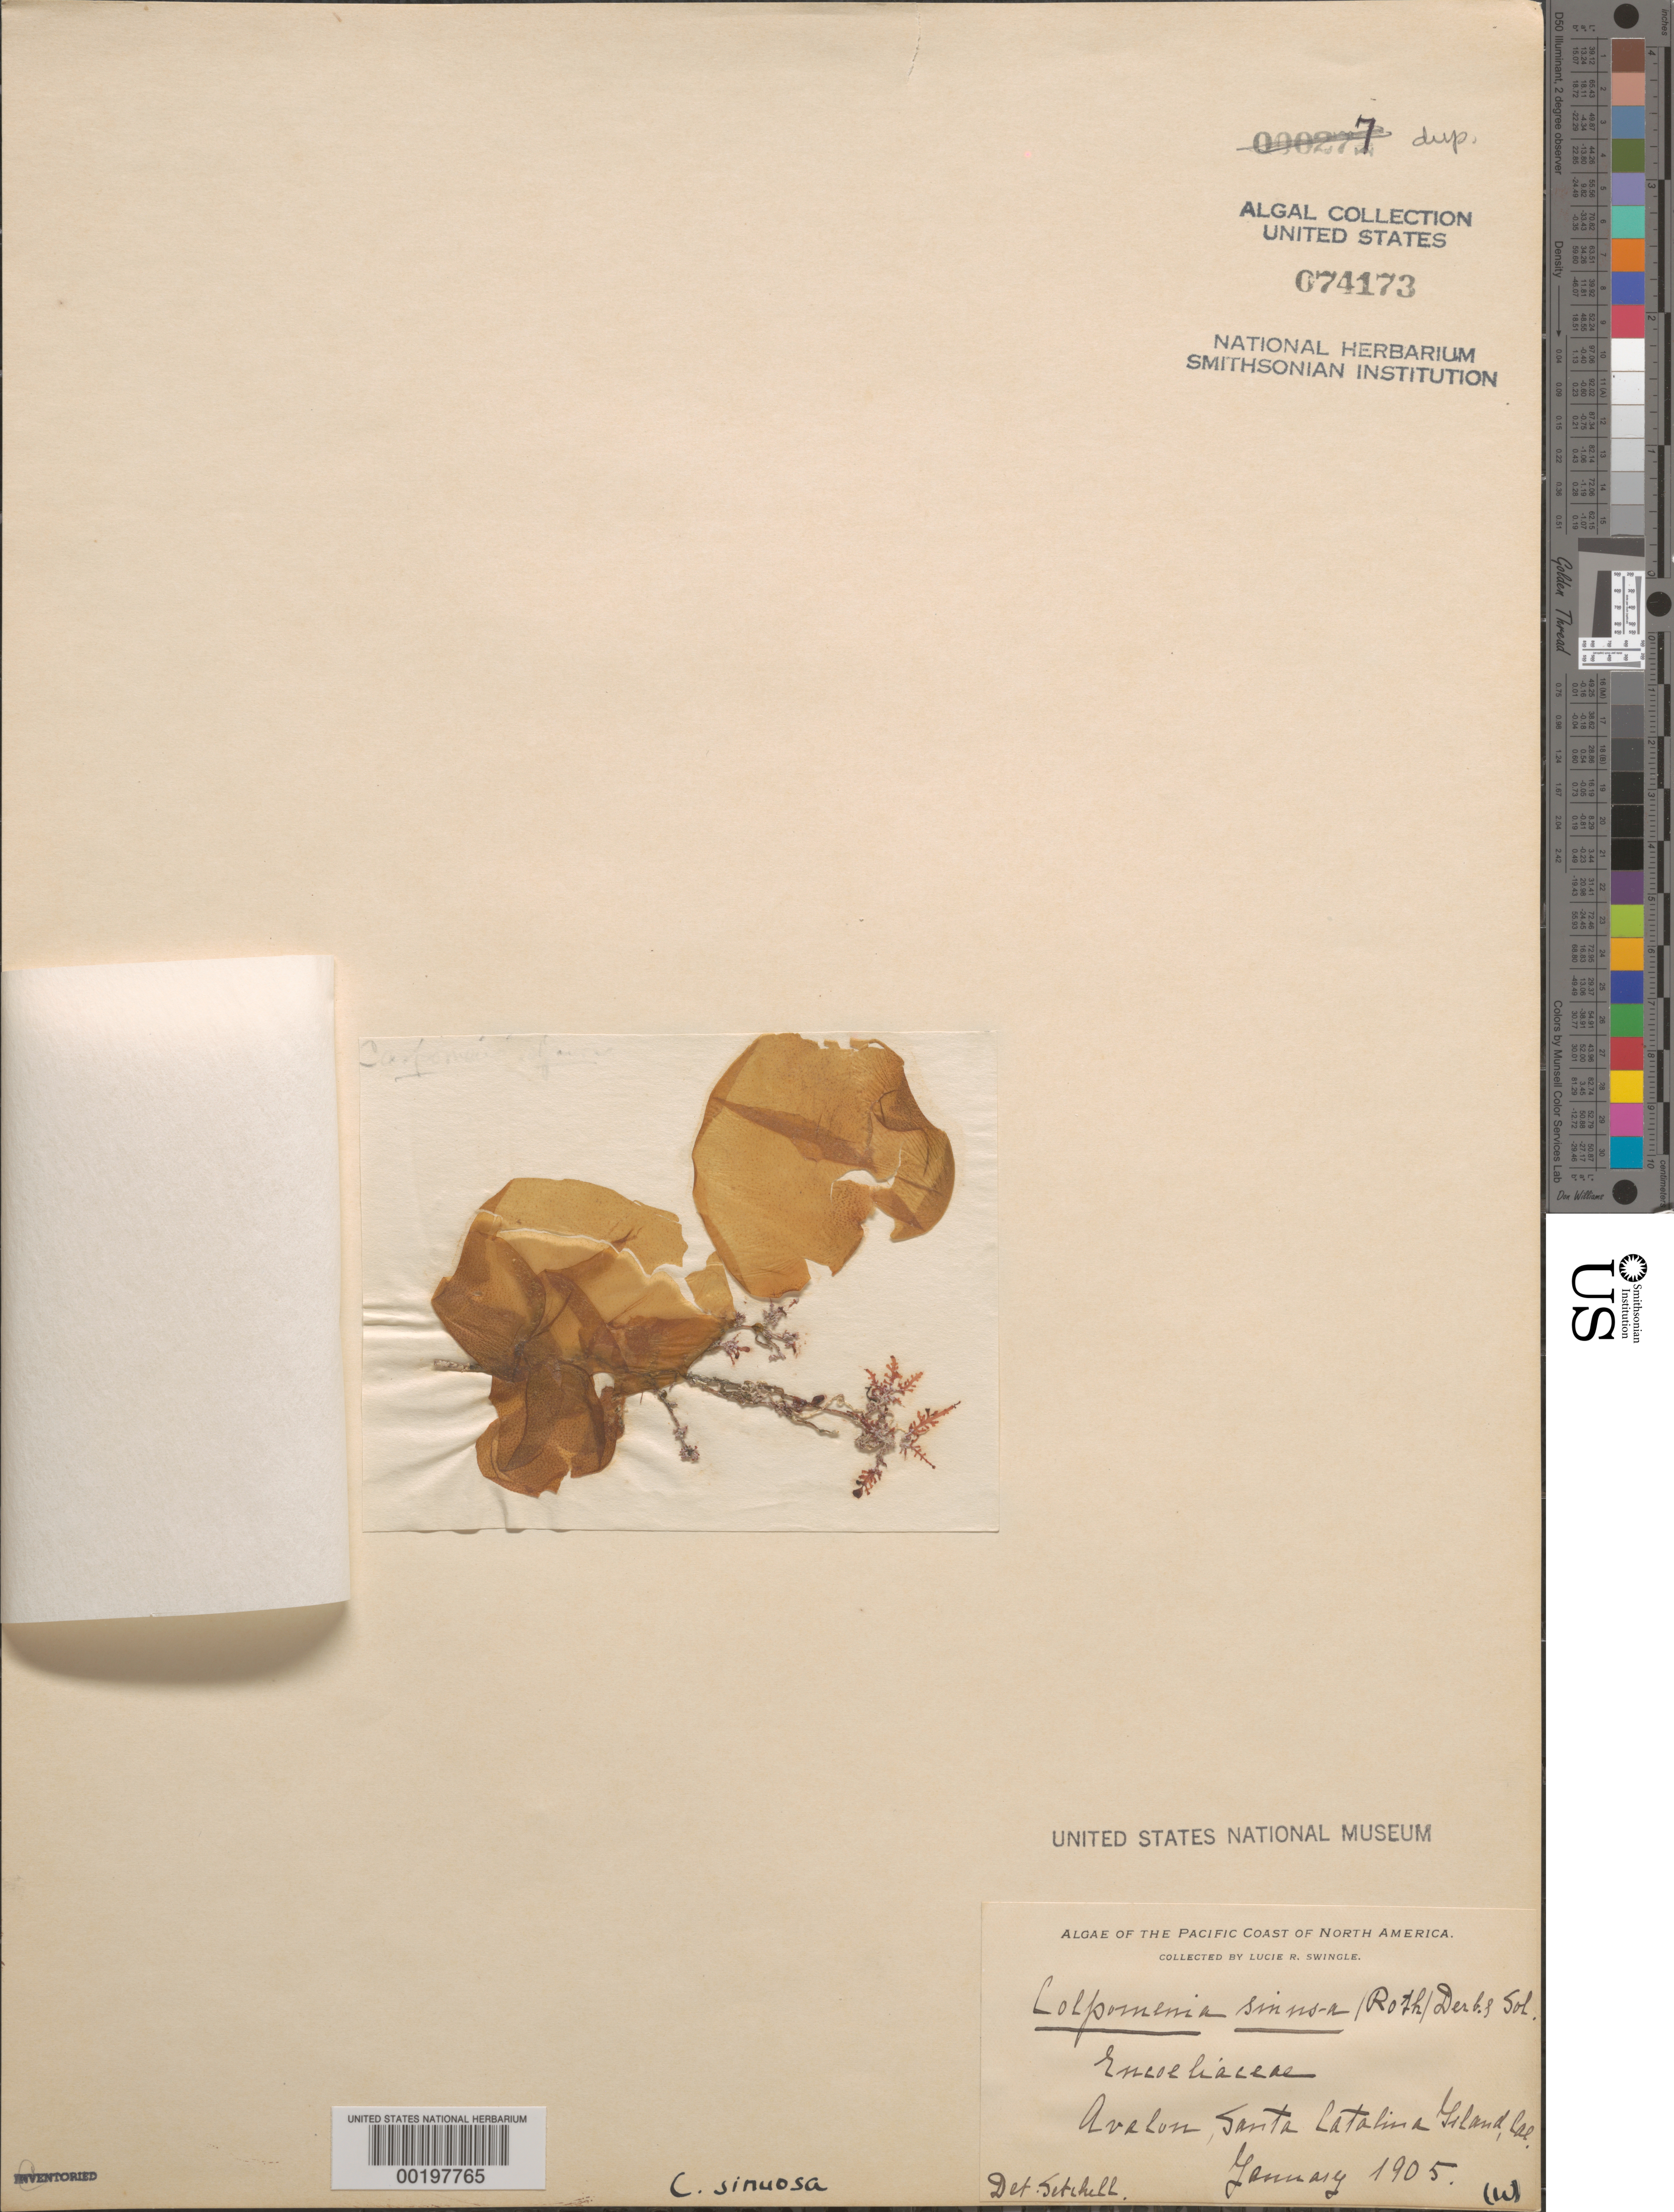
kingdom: Chromista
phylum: Ochrophyta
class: Phaeophyceae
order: Scytosiphonales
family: Scytosiphonaceae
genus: Colpomenia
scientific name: Colpomenia sinuosa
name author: (K. Mert. ex Roth) Derbes & Solier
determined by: Setchell, William A.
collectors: L. Swingle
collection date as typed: Jan 1905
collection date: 1905-01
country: United States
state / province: California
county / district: Los Angeles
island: Santa Catalina Island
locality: Avalon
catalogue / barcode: US 74173